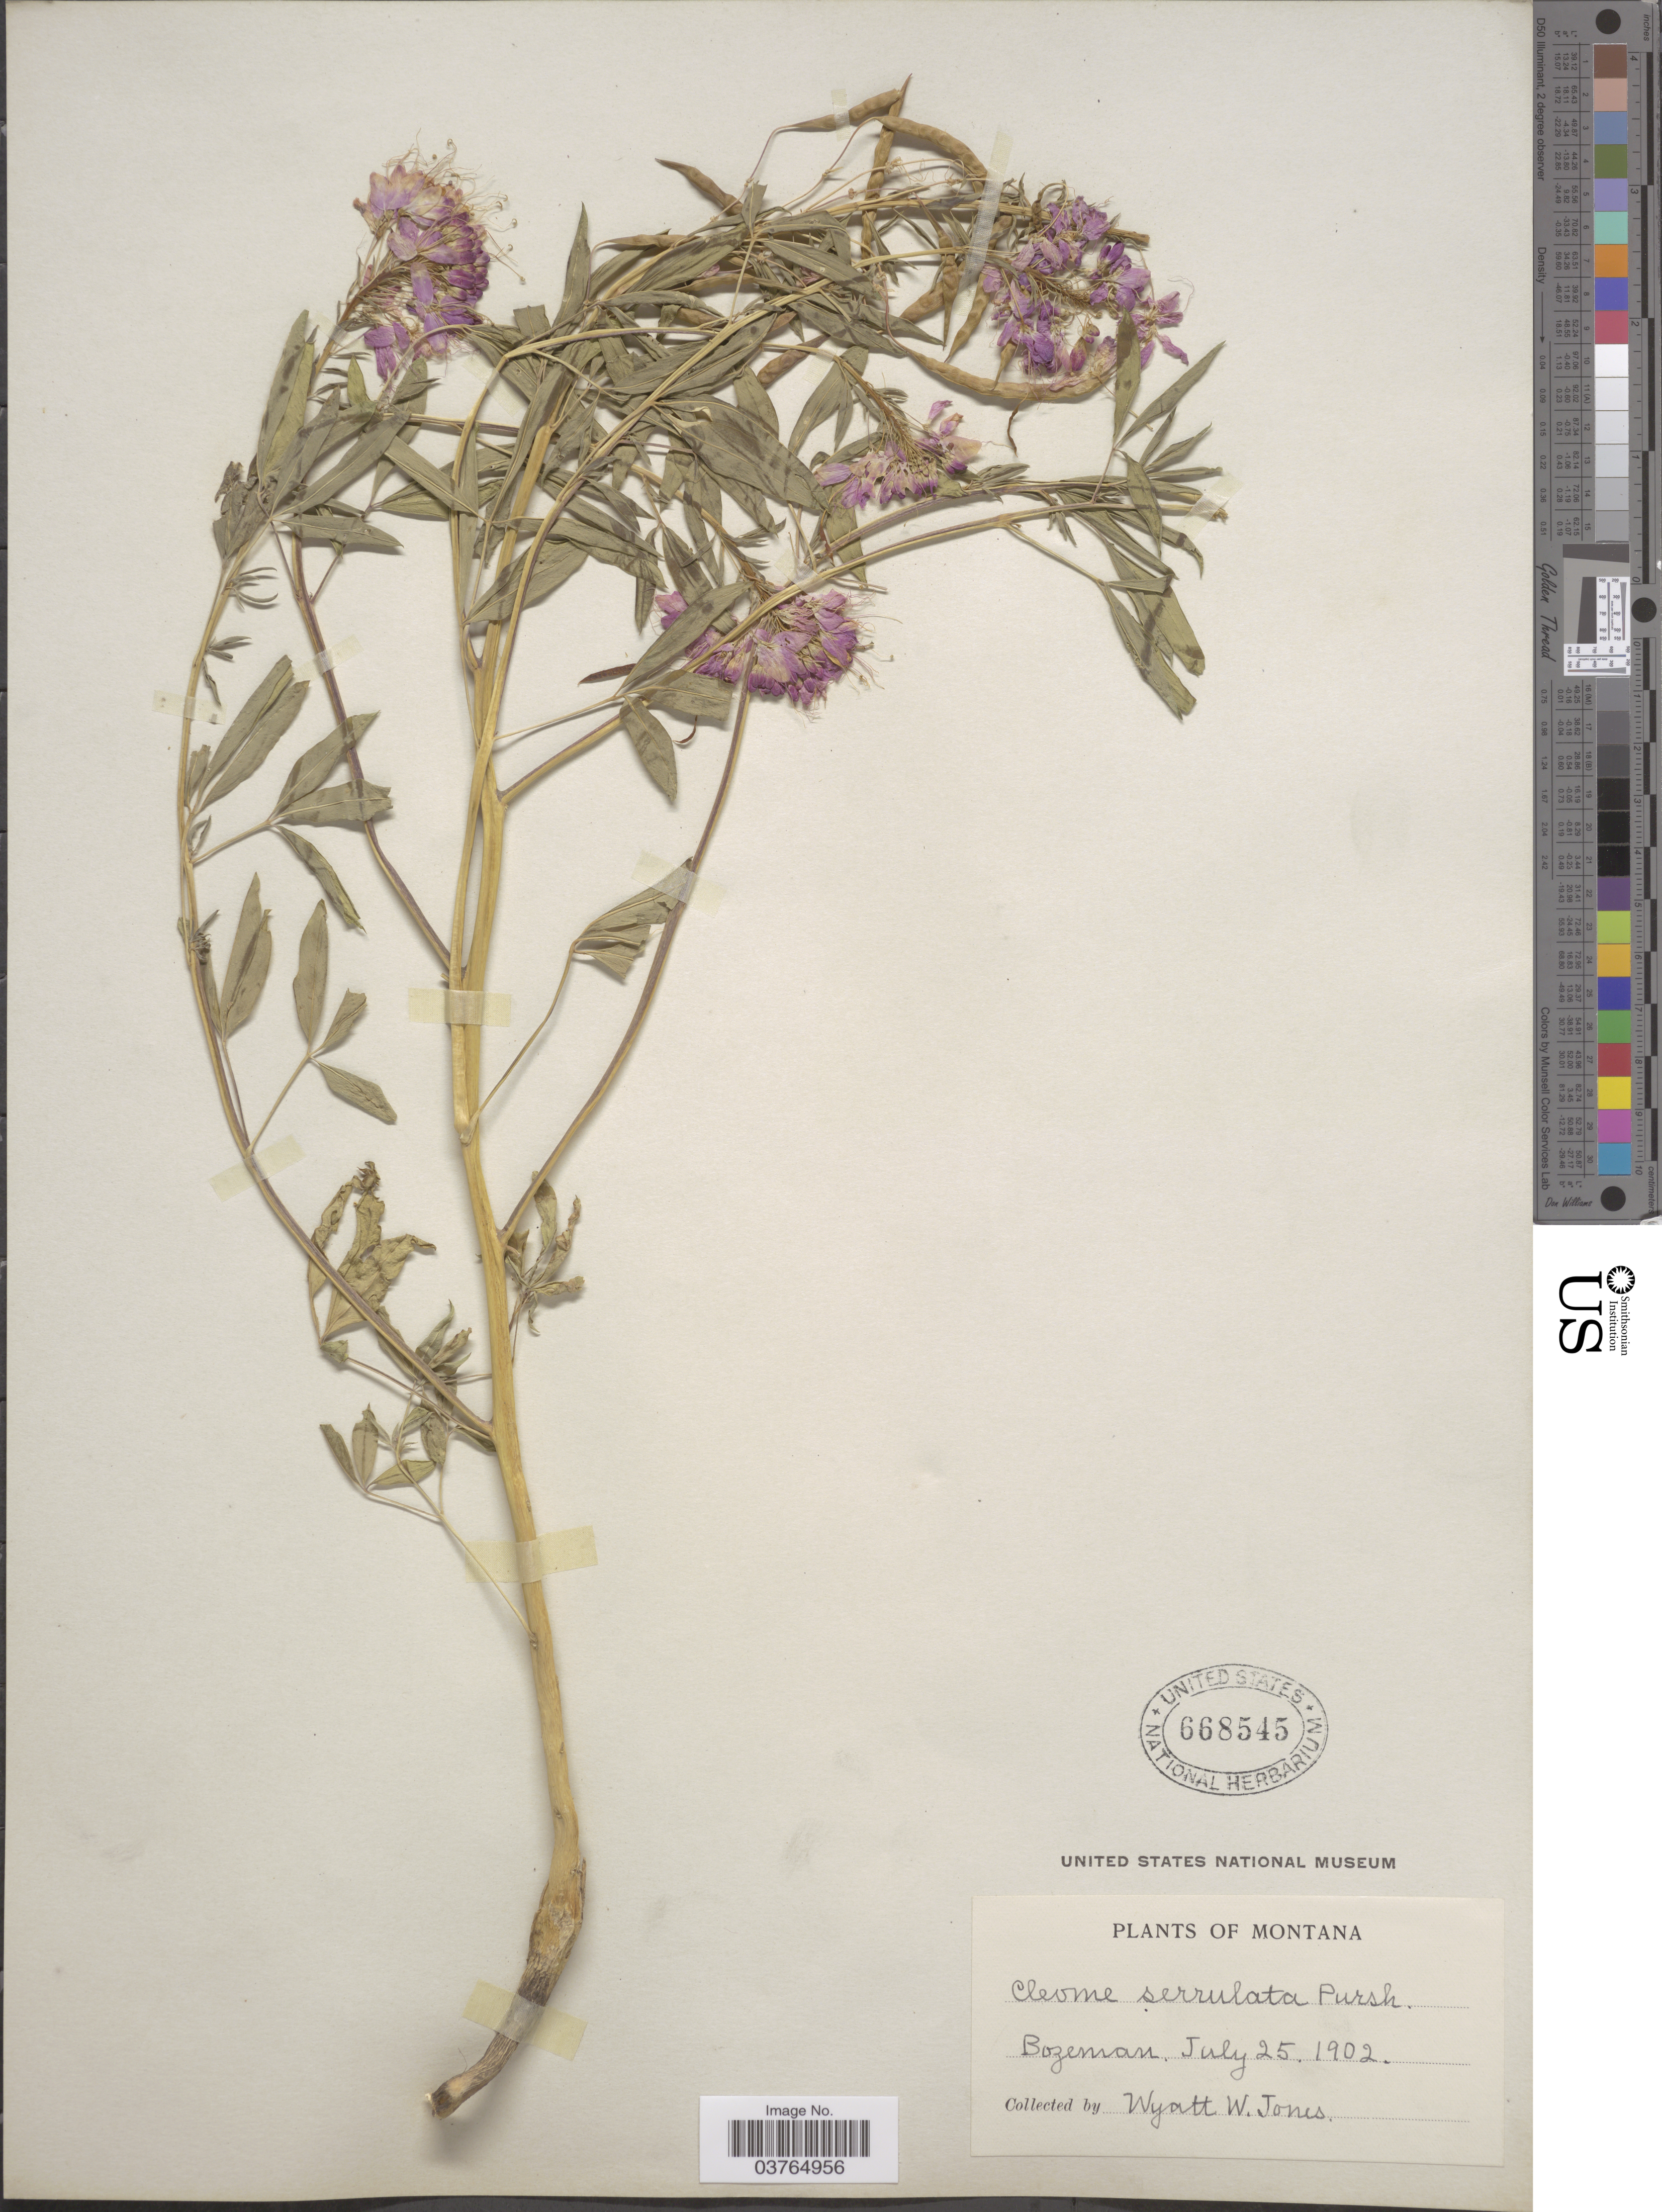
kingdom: Plantae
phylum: Tracheophyta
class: Magnoliopsida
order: Brassicales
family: Cleomaceae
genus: Cleomella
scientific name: Cleomella serrulata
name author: (Pursh) Roalson & J.C. Hall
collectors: W. W. Jones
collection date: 1902-07-25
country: United States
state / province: Montana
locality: Bozeman.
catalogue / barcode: US 668545